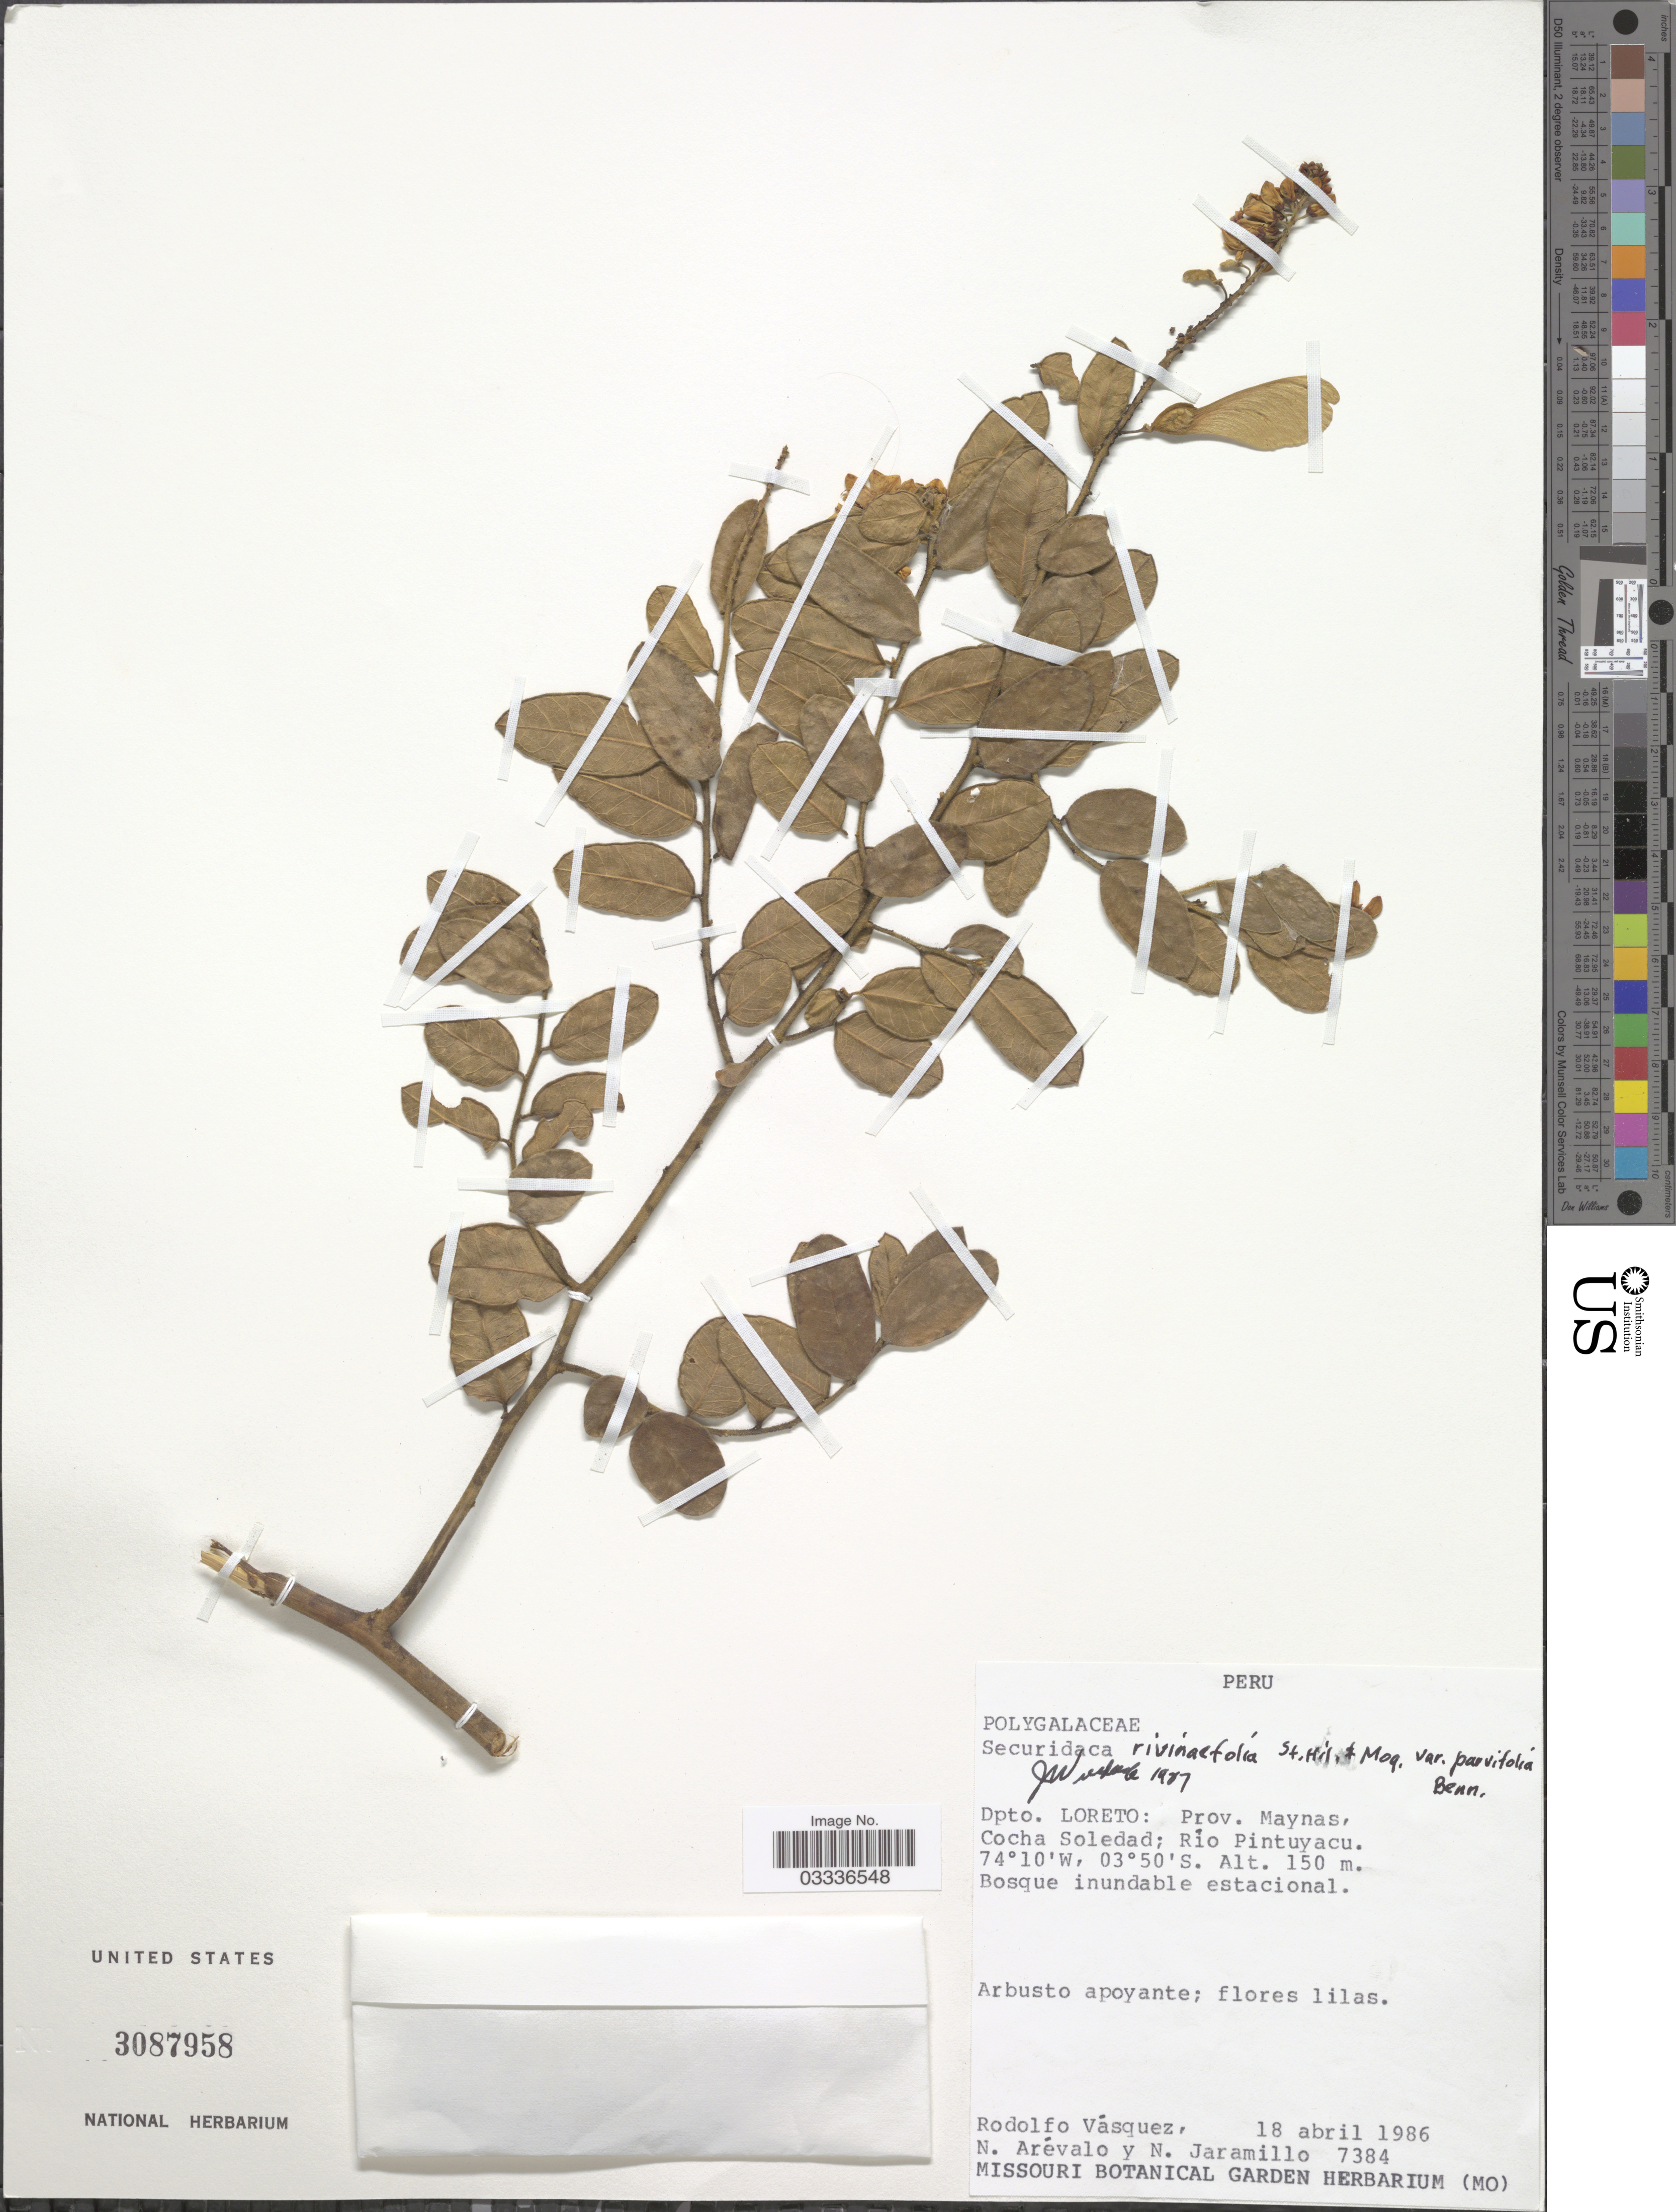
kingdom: Plantae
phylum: Tracheophyta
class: Magnoliopsida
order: Fabales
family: Polygalaceae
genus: Securidaca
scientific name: Securidaca rivinifolia var. parvifolia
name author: A.W. Benn.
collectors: R. Vásquez, N. Arévalo & N. Jaramillo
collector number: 7384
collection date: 1986-04-18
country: Peru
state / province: Loreto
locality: Dpto. Loreto: Prov. Maynas, Cocha Soledad; Río Pintuyacu.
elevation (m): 150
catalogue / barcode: US 3087958